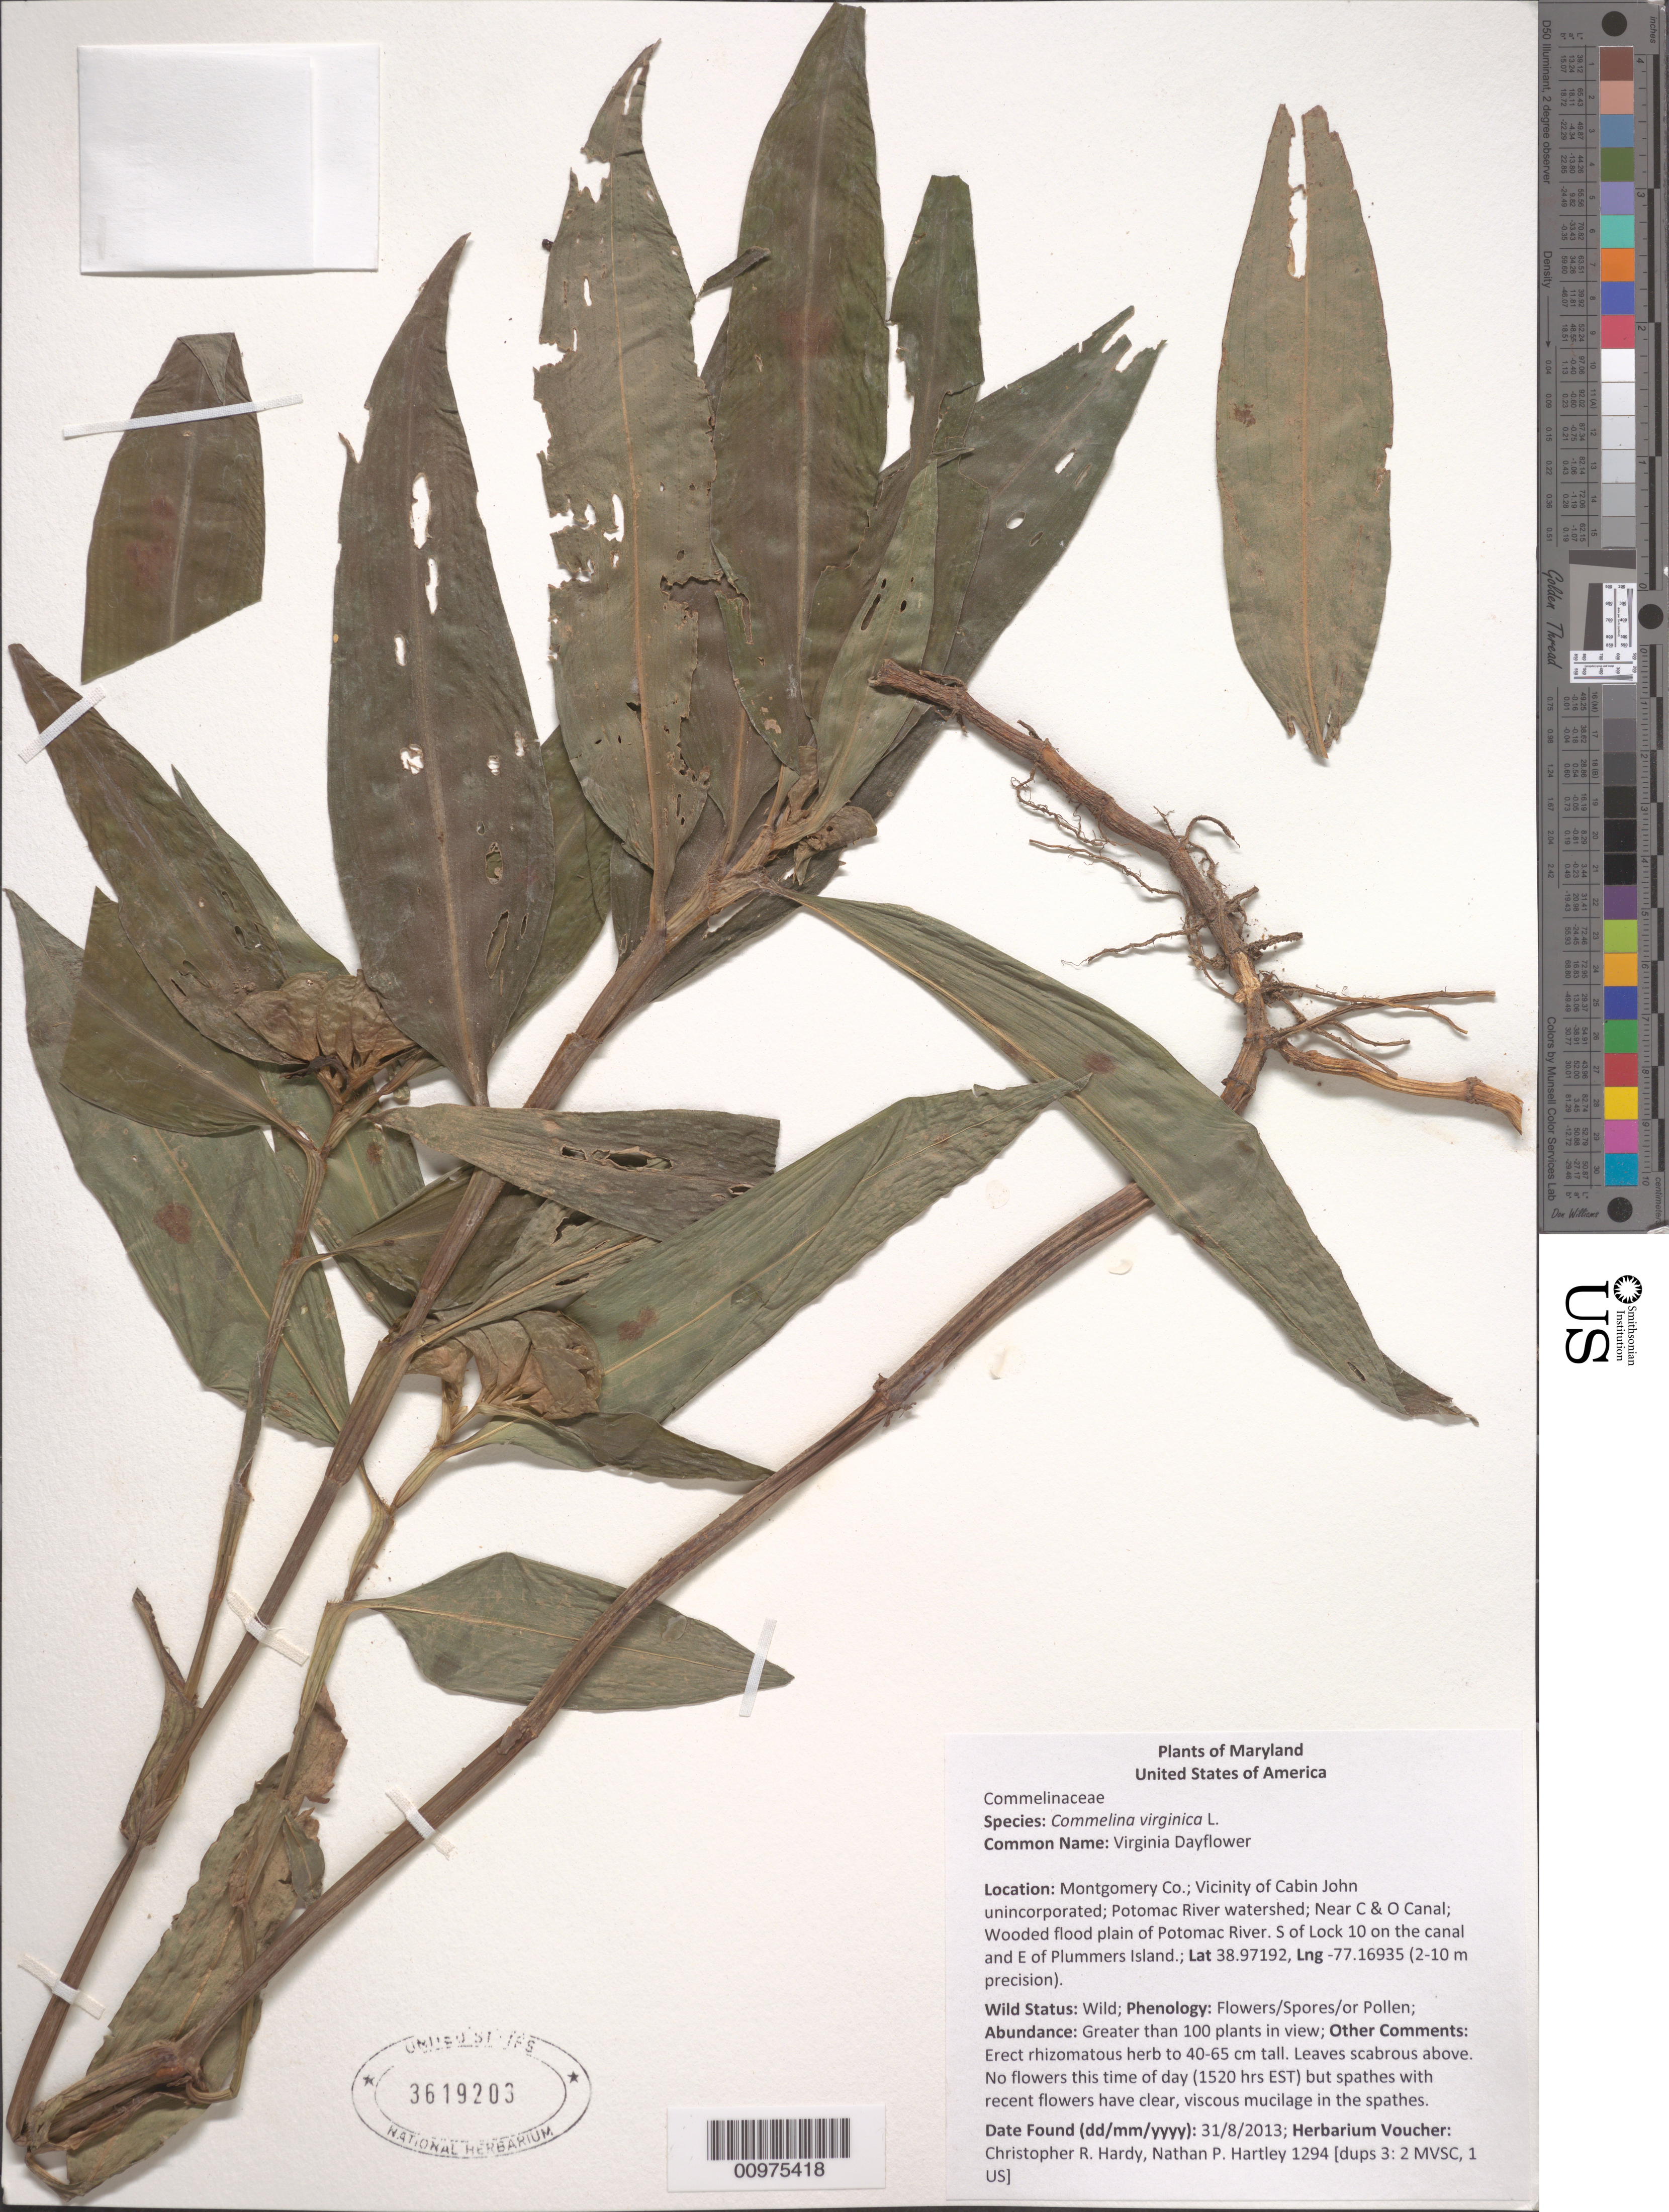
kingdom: Plantae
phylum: Tracheophyta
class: Liliopsida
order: Commelinales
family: Commelinaceae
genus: Commelina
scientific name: Commelina virginica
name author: L.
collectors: C. Hardy & N. Hartley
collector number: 1294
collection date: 2013-08-31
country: United States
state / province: Maryland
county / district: Montgomery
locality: Vicinity of Cabin John unincorporated; Potomac River watershed; Near C&O Canal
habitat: Wooded flood plain of Potomac River. S of Lock 10 on the canal and E of Plummers Island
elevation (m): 2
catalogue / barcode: US 3619203